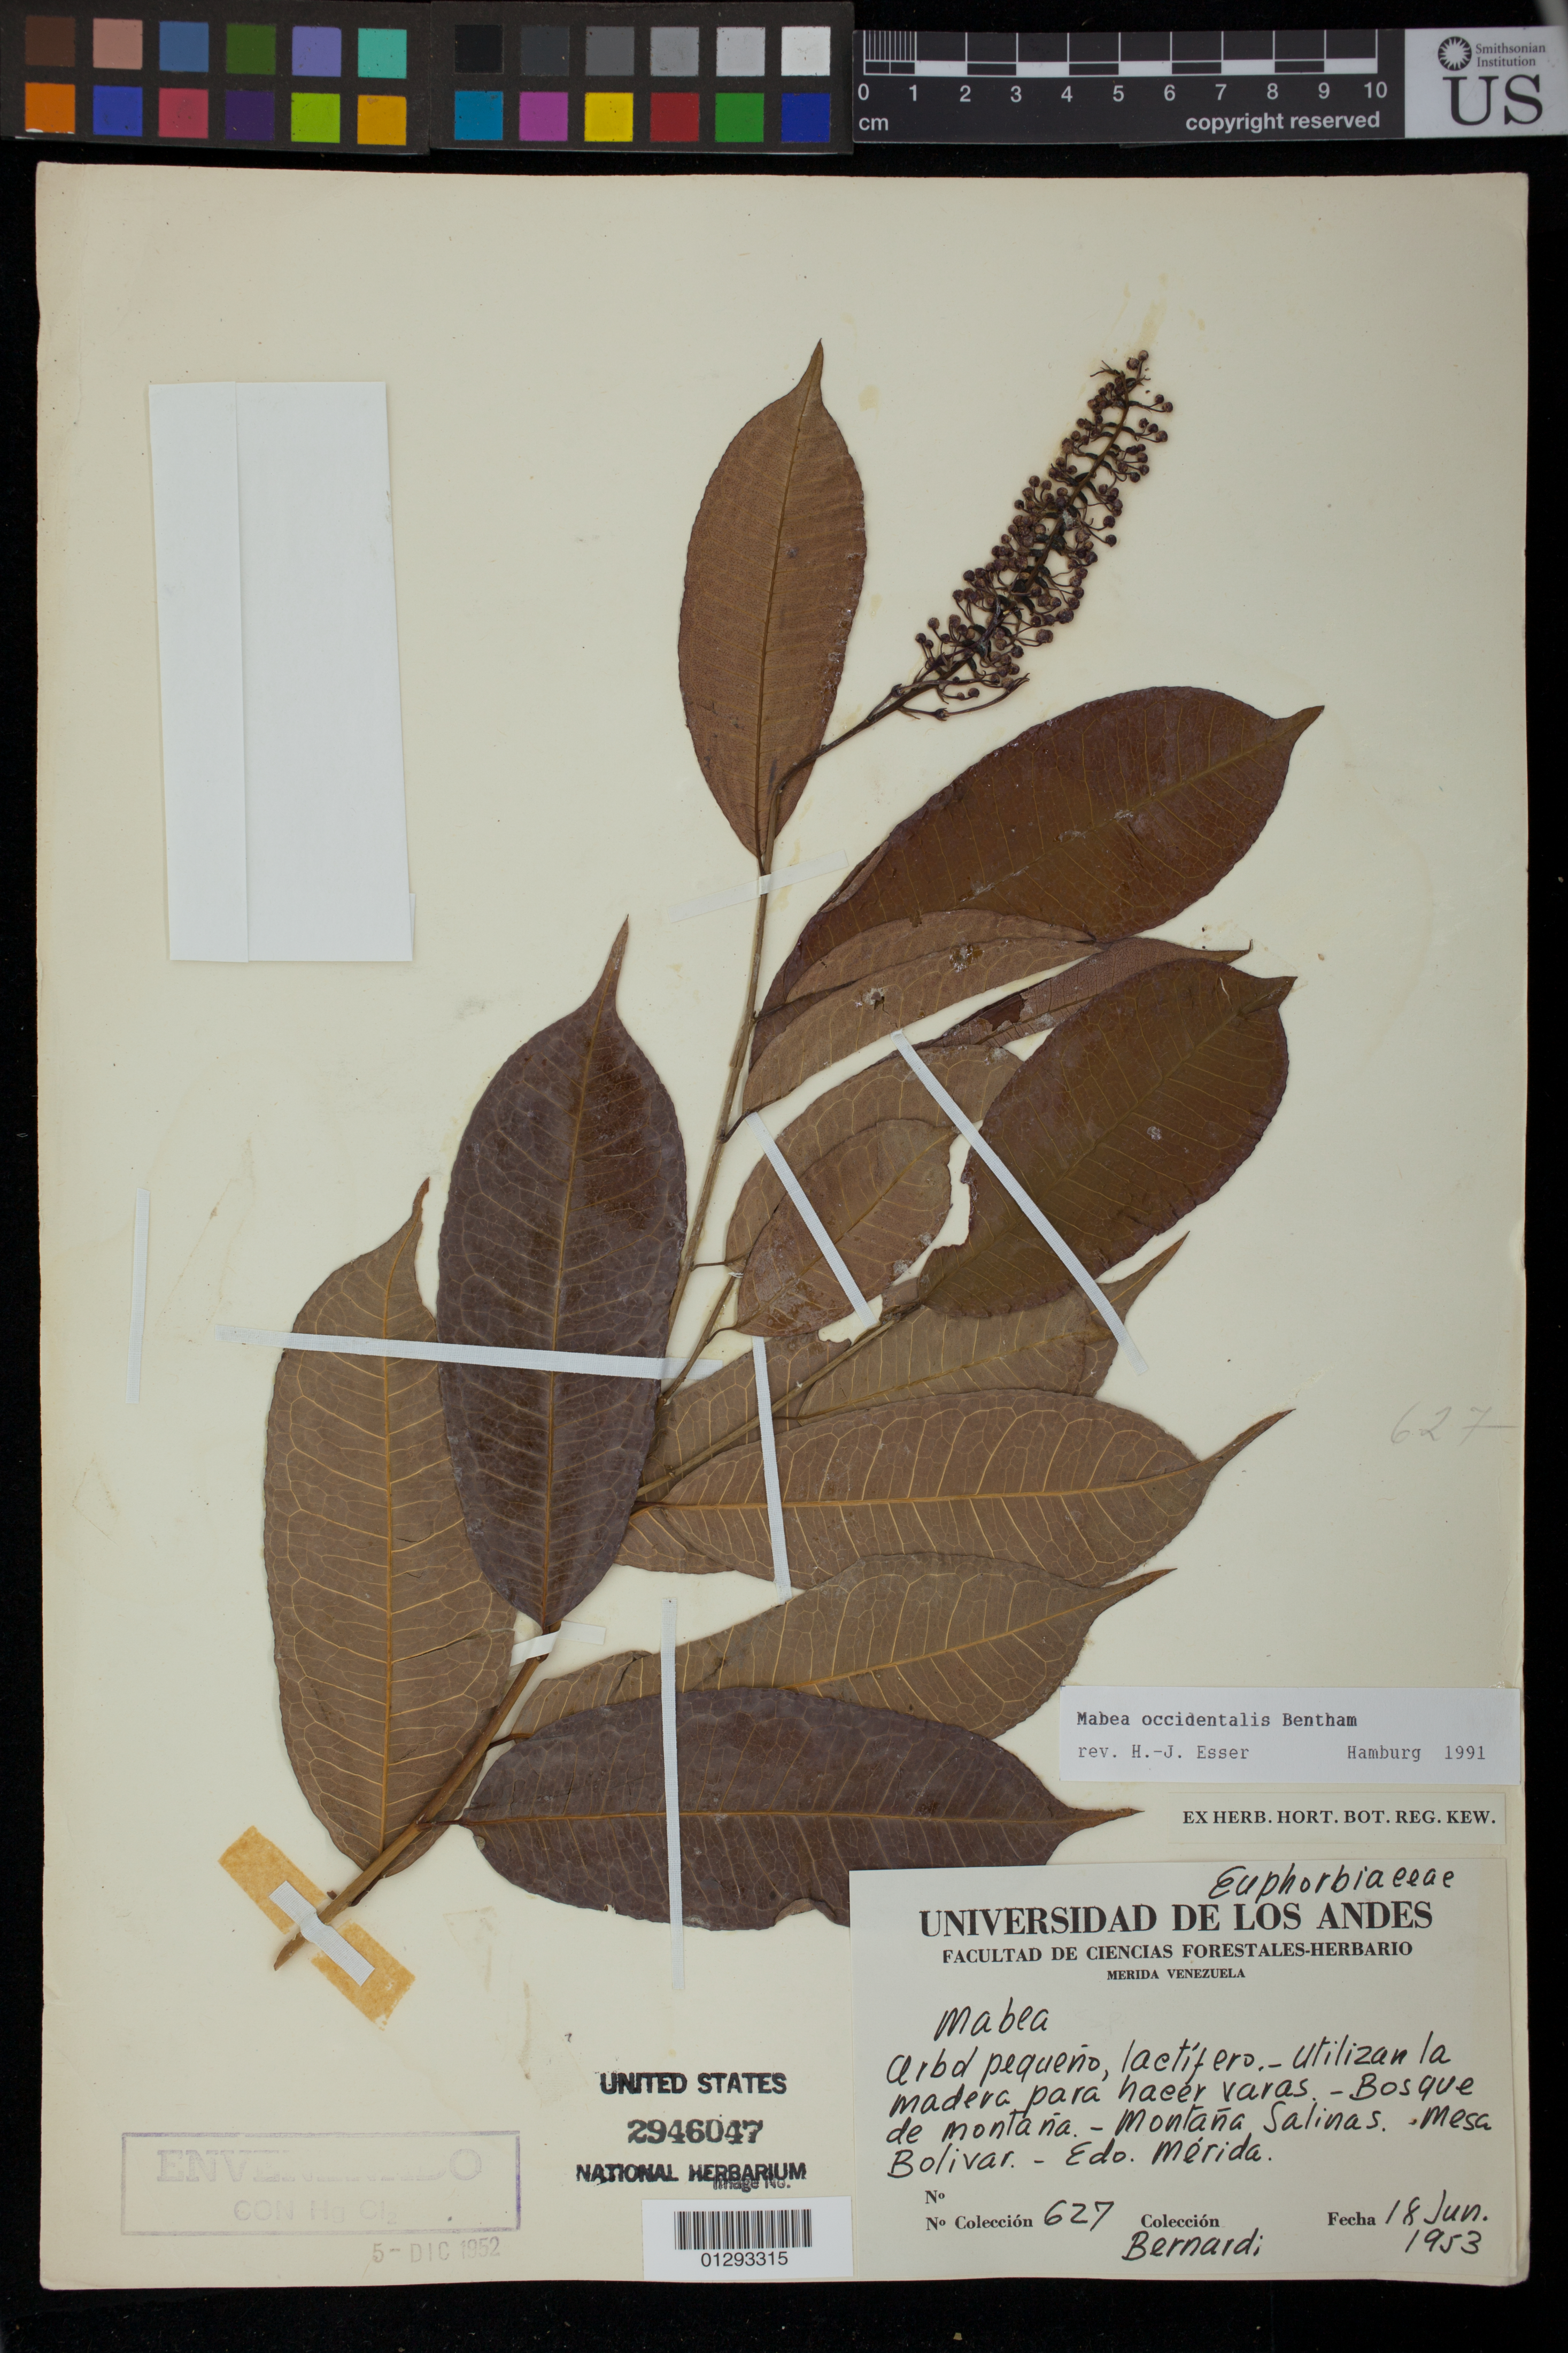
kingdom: Plantae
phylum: Tracheophyta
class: Magnoliopsida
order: Malpighiales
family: Euphorbiaceae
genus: Mabea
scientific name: Mabea occidentalis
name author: Benth.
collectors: Bernardi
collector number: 627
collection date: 1953-06-18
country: Venezuela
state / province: Mérida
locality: Montana Salinas Mesa Bolivar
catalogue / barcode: US 2946047